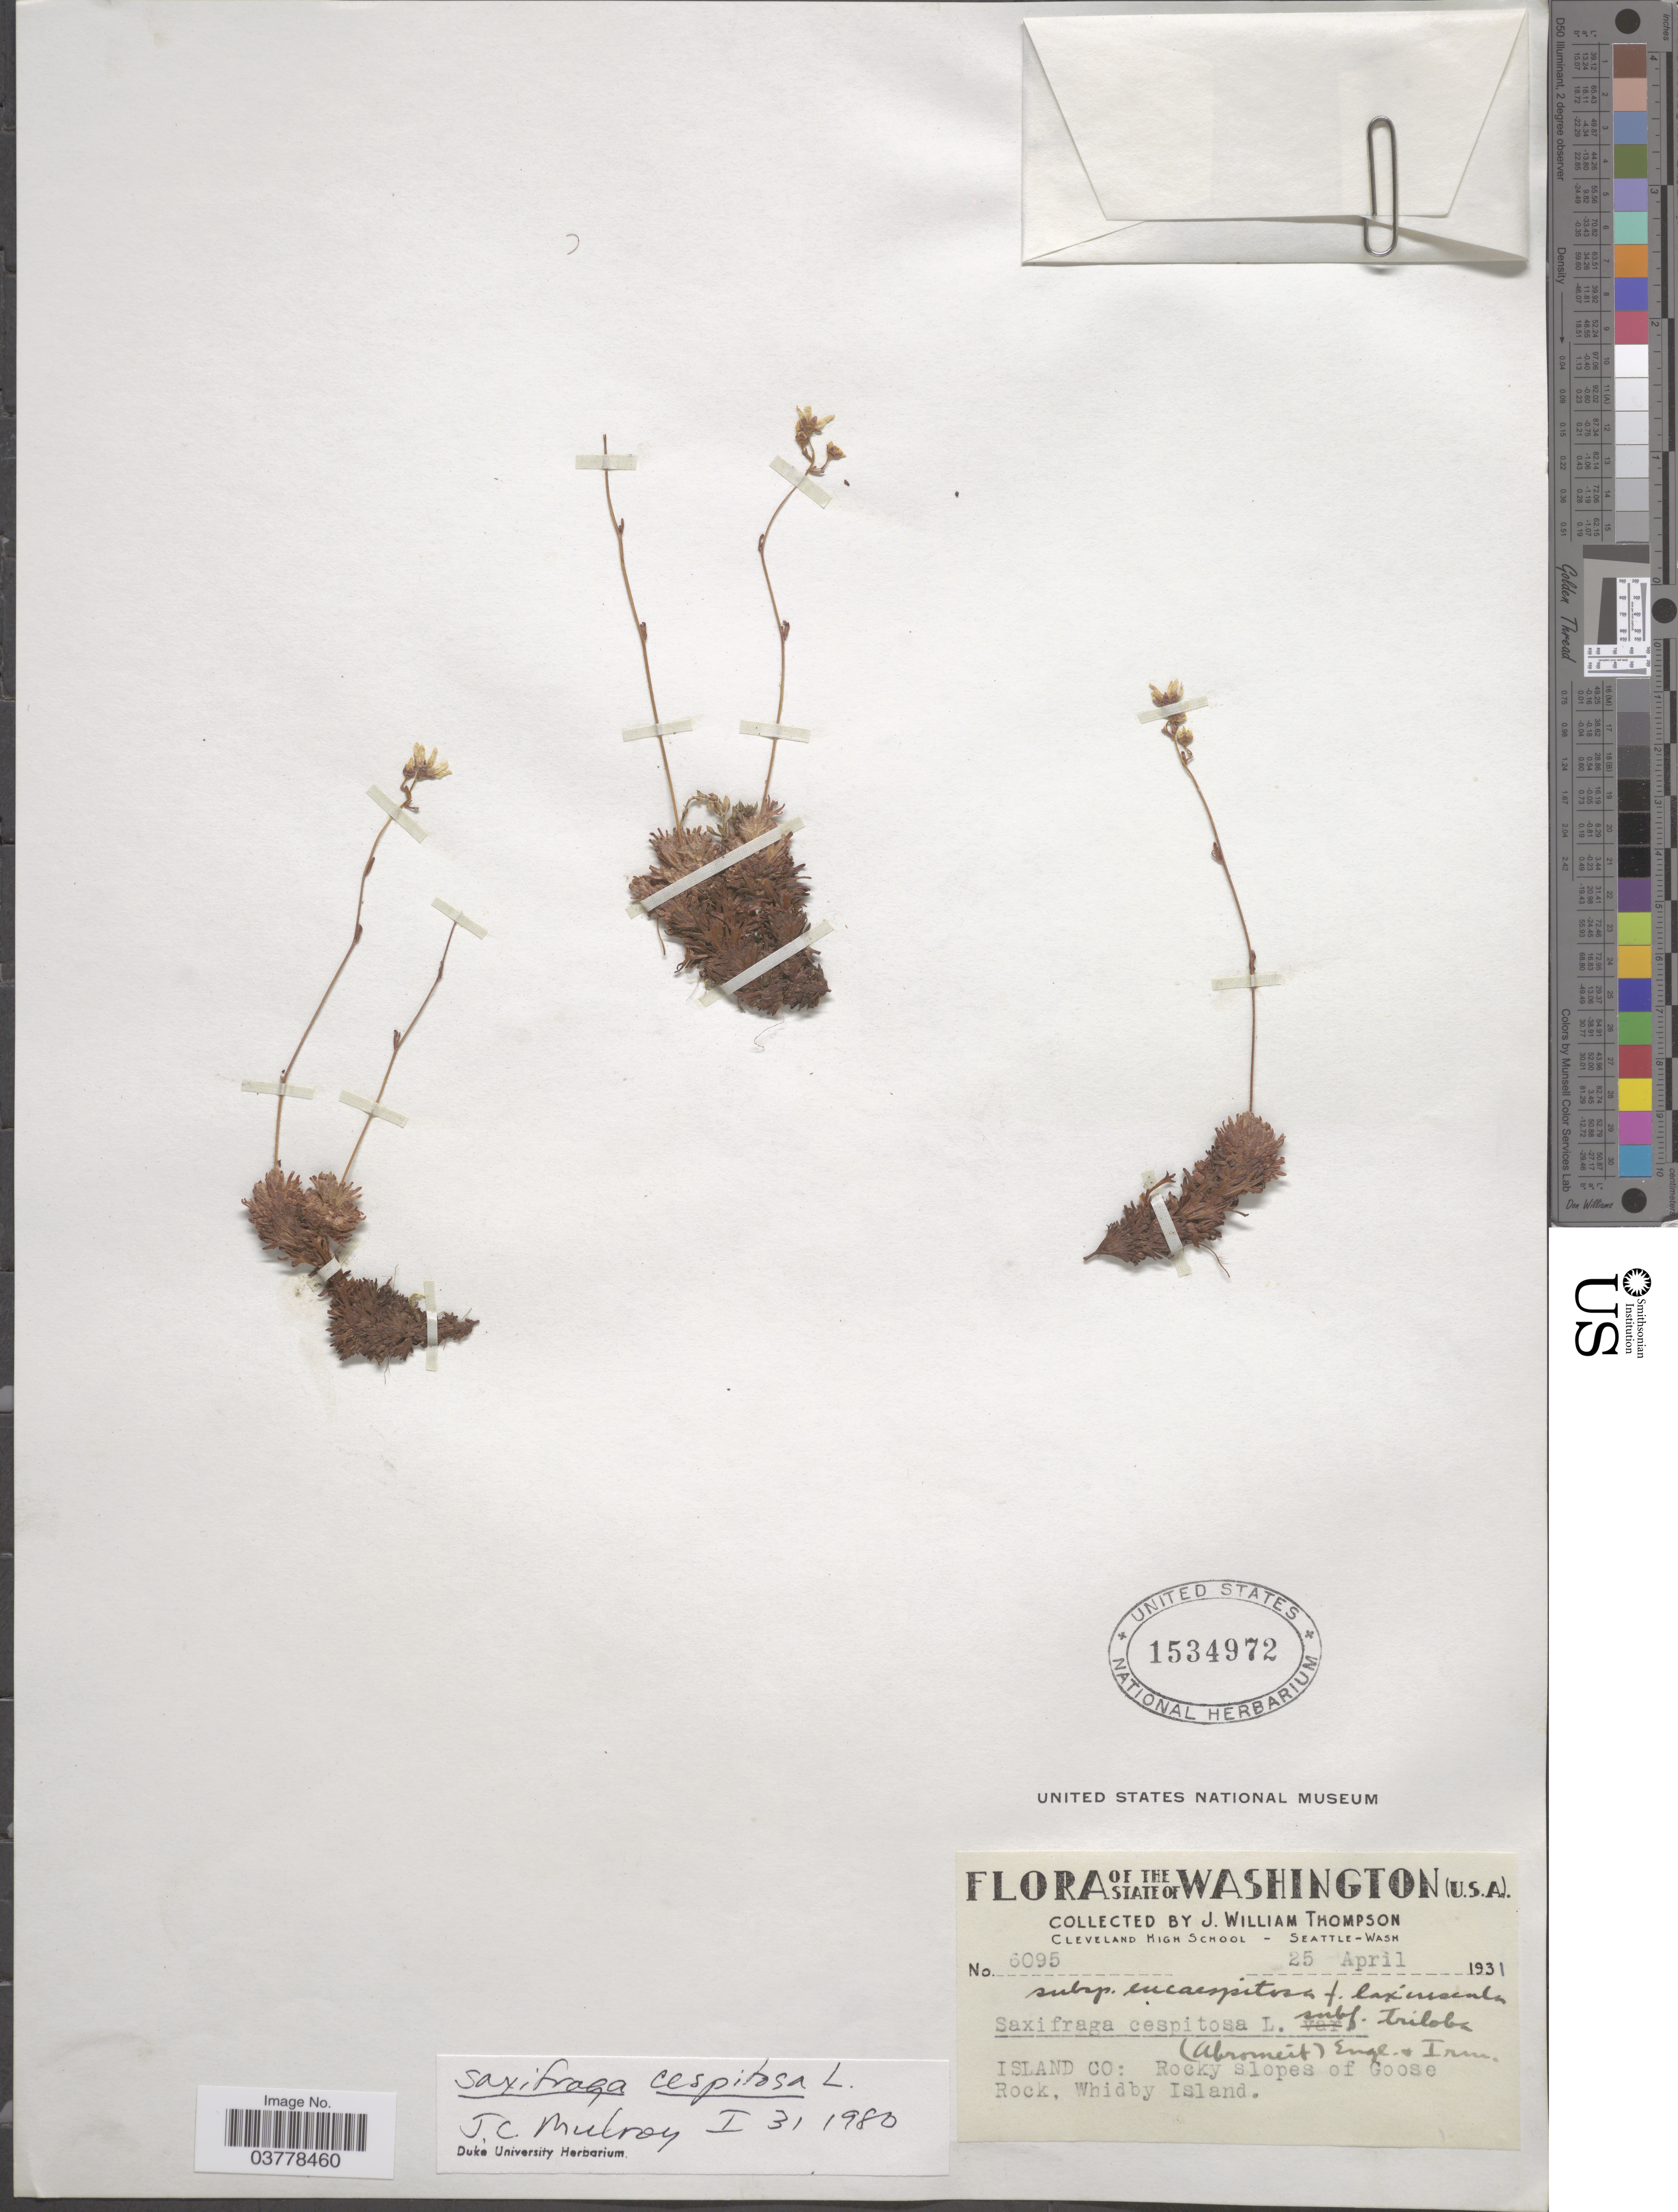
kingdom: Plantae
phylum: Tracheophyta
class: Magnoliopsida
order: Saxifragales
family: Saxifragaceae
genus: Saxifraga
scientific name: Saxifraga caespitosa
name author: L.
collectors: J. W. Thompson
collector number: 6095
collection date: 1931-04-25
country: United States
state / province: Washington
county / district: Island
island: Whidbey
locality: Island Co: Rocky slopes of Goose Rock, Whidby Island.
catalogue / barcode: US 1534972